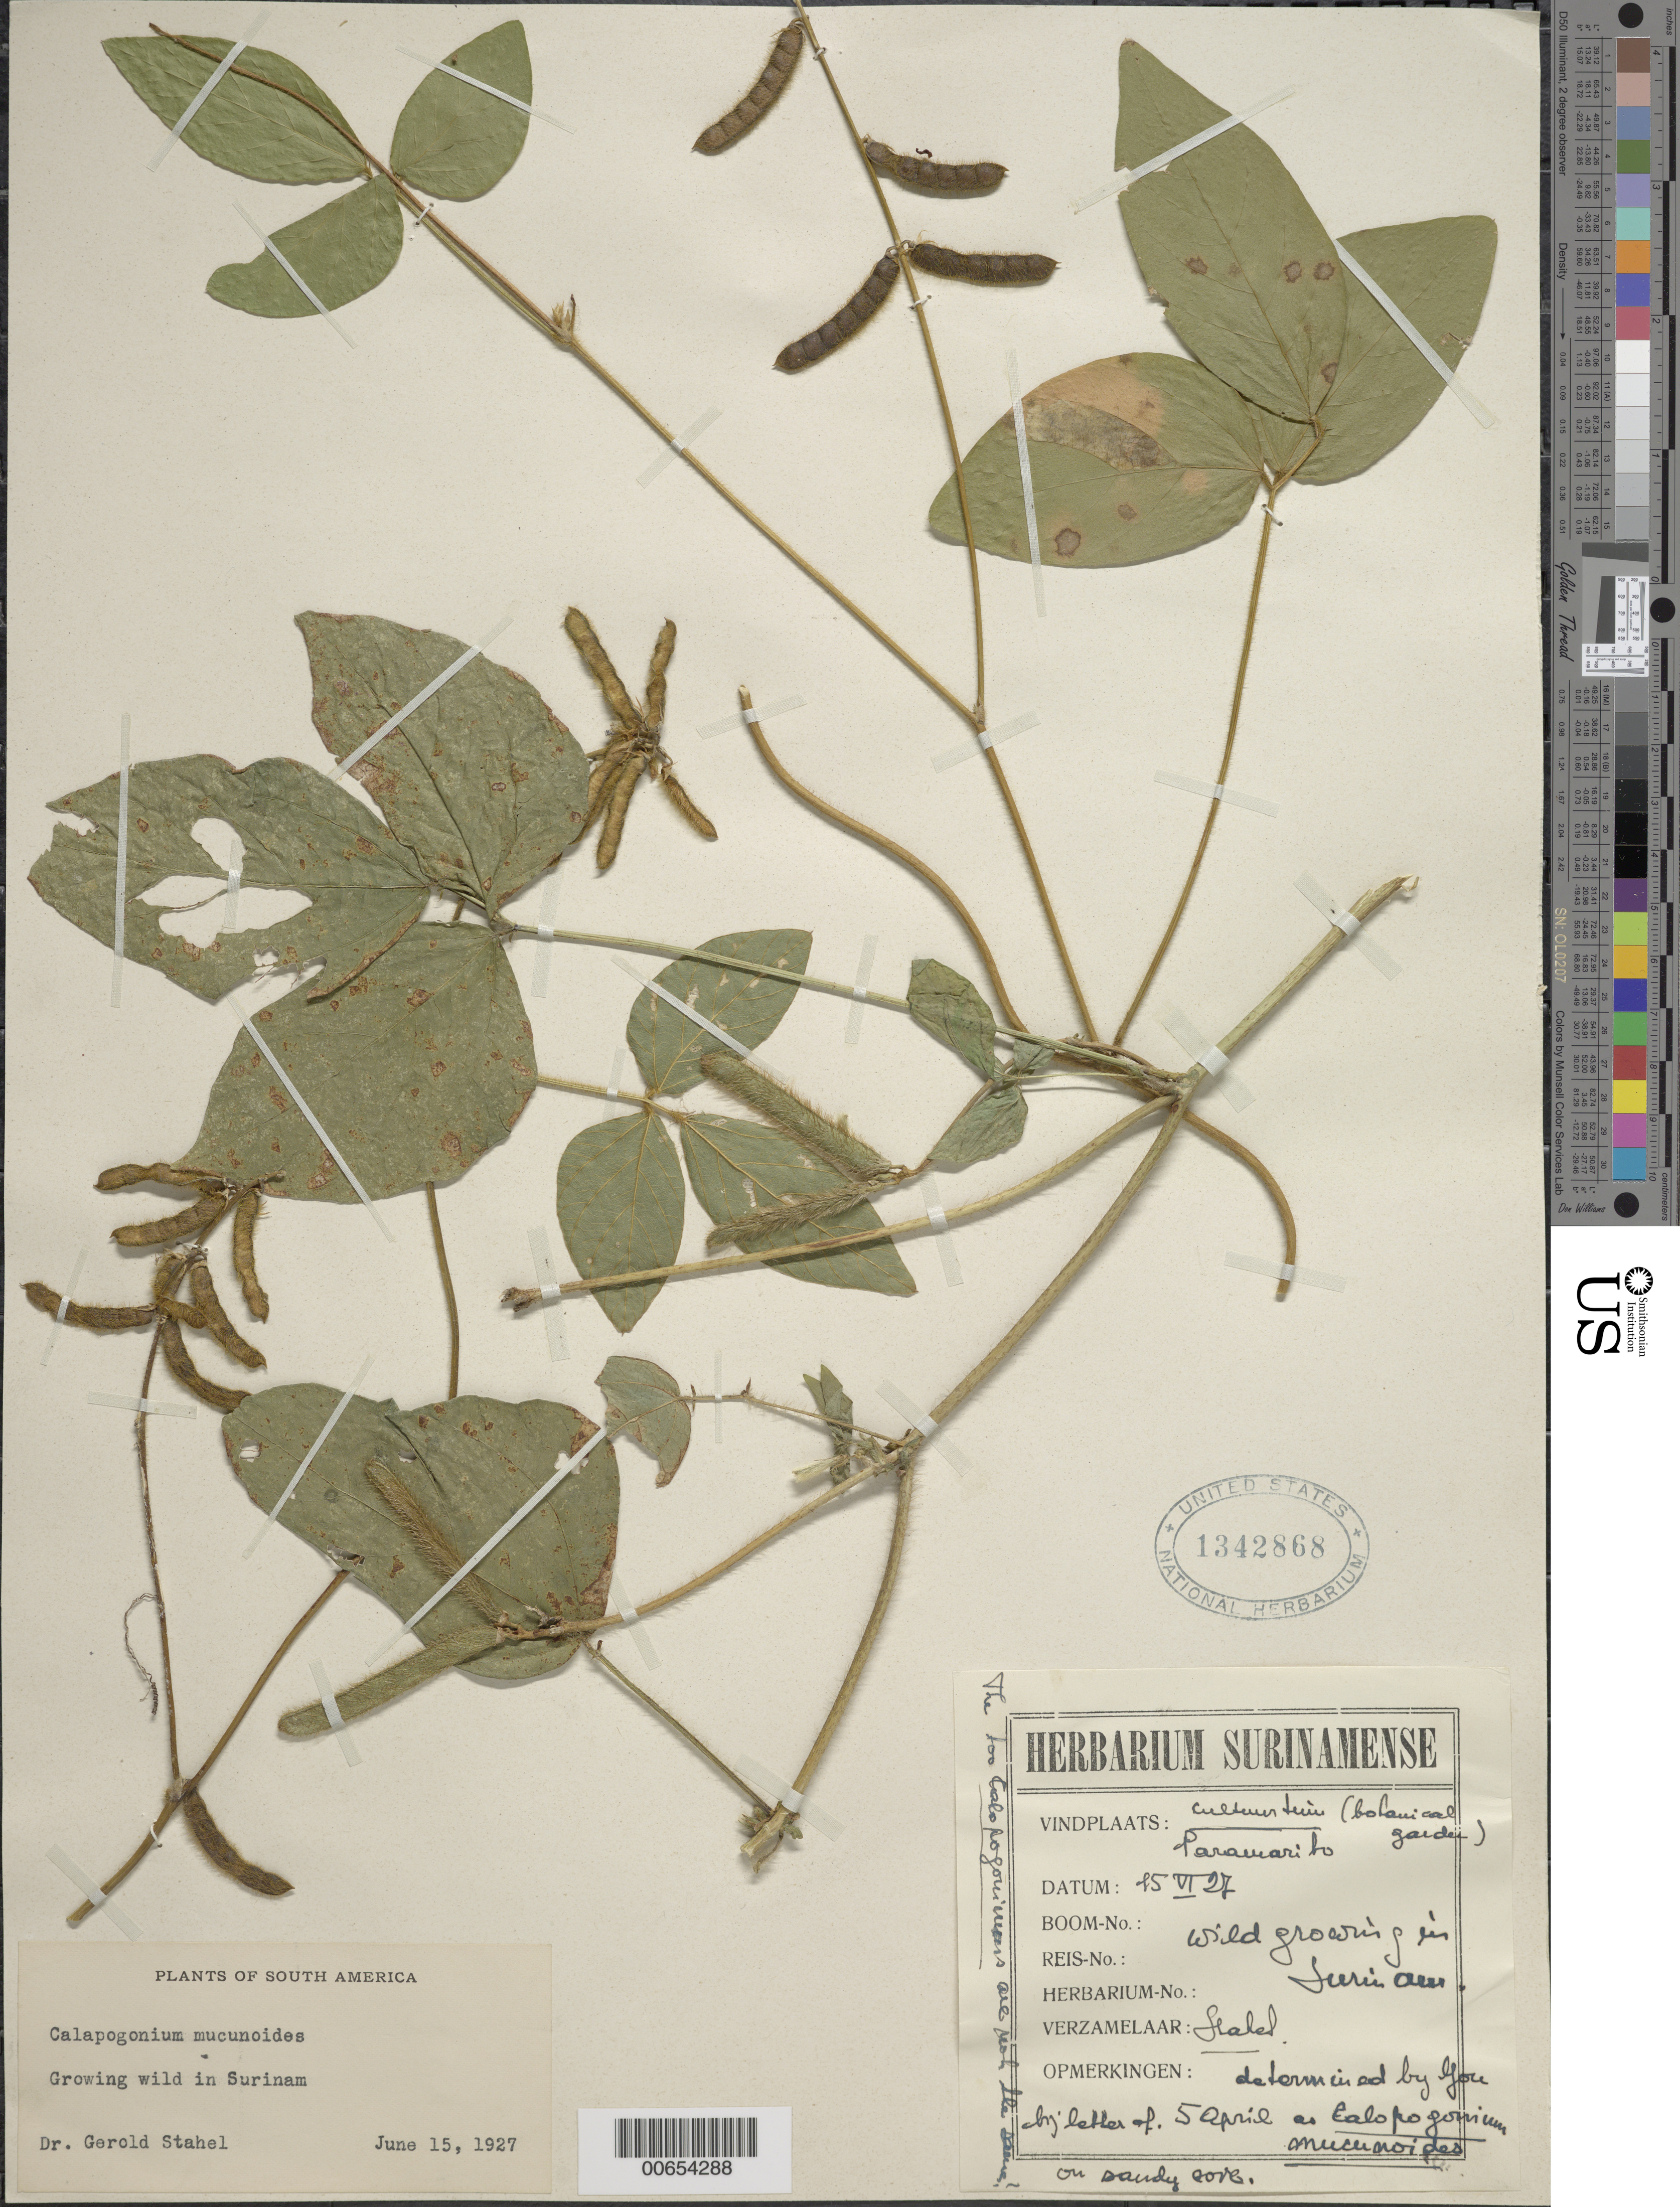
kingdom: Plantae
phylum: Tracheophyta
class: Magnoliopsida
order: Fabales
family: Fabaceae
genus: Calopogonium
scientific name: Calopogonium mucunoides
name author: Desv.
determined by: Stahel, G.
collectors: G. Stahel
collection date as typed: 15-Jun-27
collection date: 1927-06-15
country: Suriname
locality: Paramaribo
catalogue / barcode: US 1342868